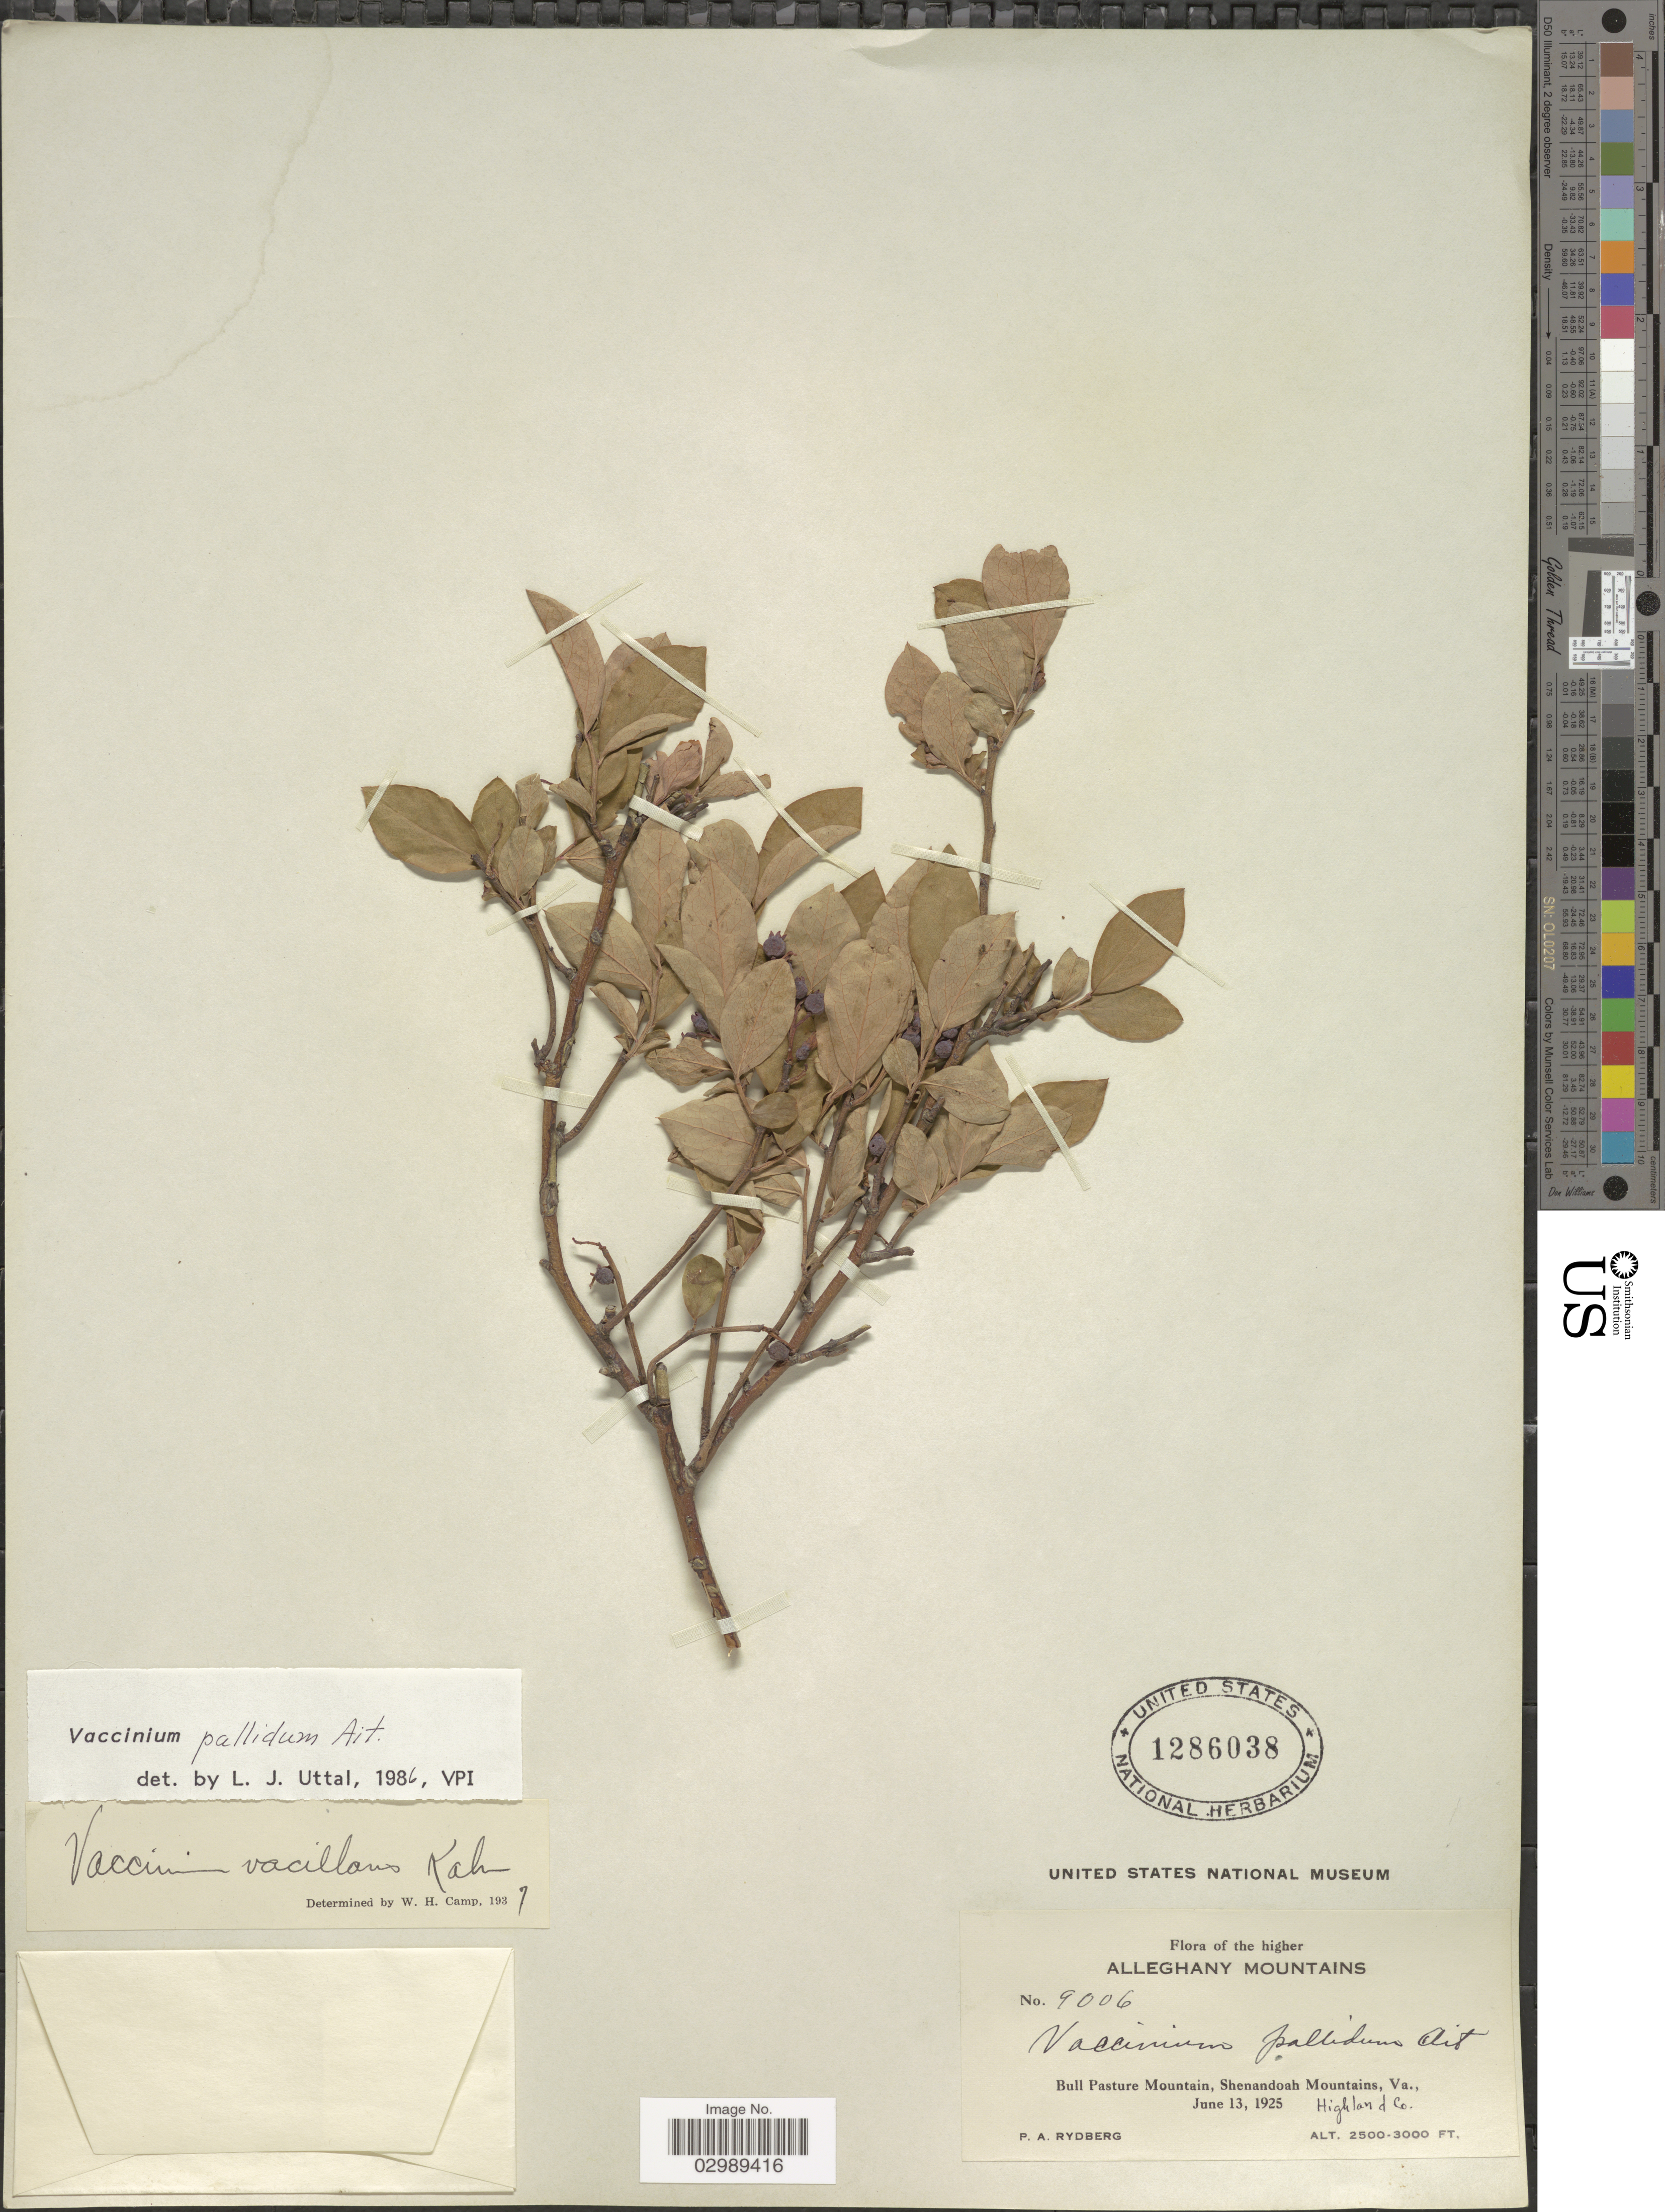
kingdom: Plantae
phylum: Tracheophyta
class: Magnoliopsida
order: Ericales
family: Ericaceae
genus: Vaccinium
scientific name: Vaccinium pallidum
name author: Aiton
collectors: P. A. Rydberg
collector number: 9006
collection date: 1925-06-13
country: United States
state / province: Virginia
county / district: Highland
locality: The higher Alleghany Mountains, Bull Pasture Mountain, Shenandoah Mountains, Highland Co.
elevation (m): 762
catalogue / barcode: US 1286038